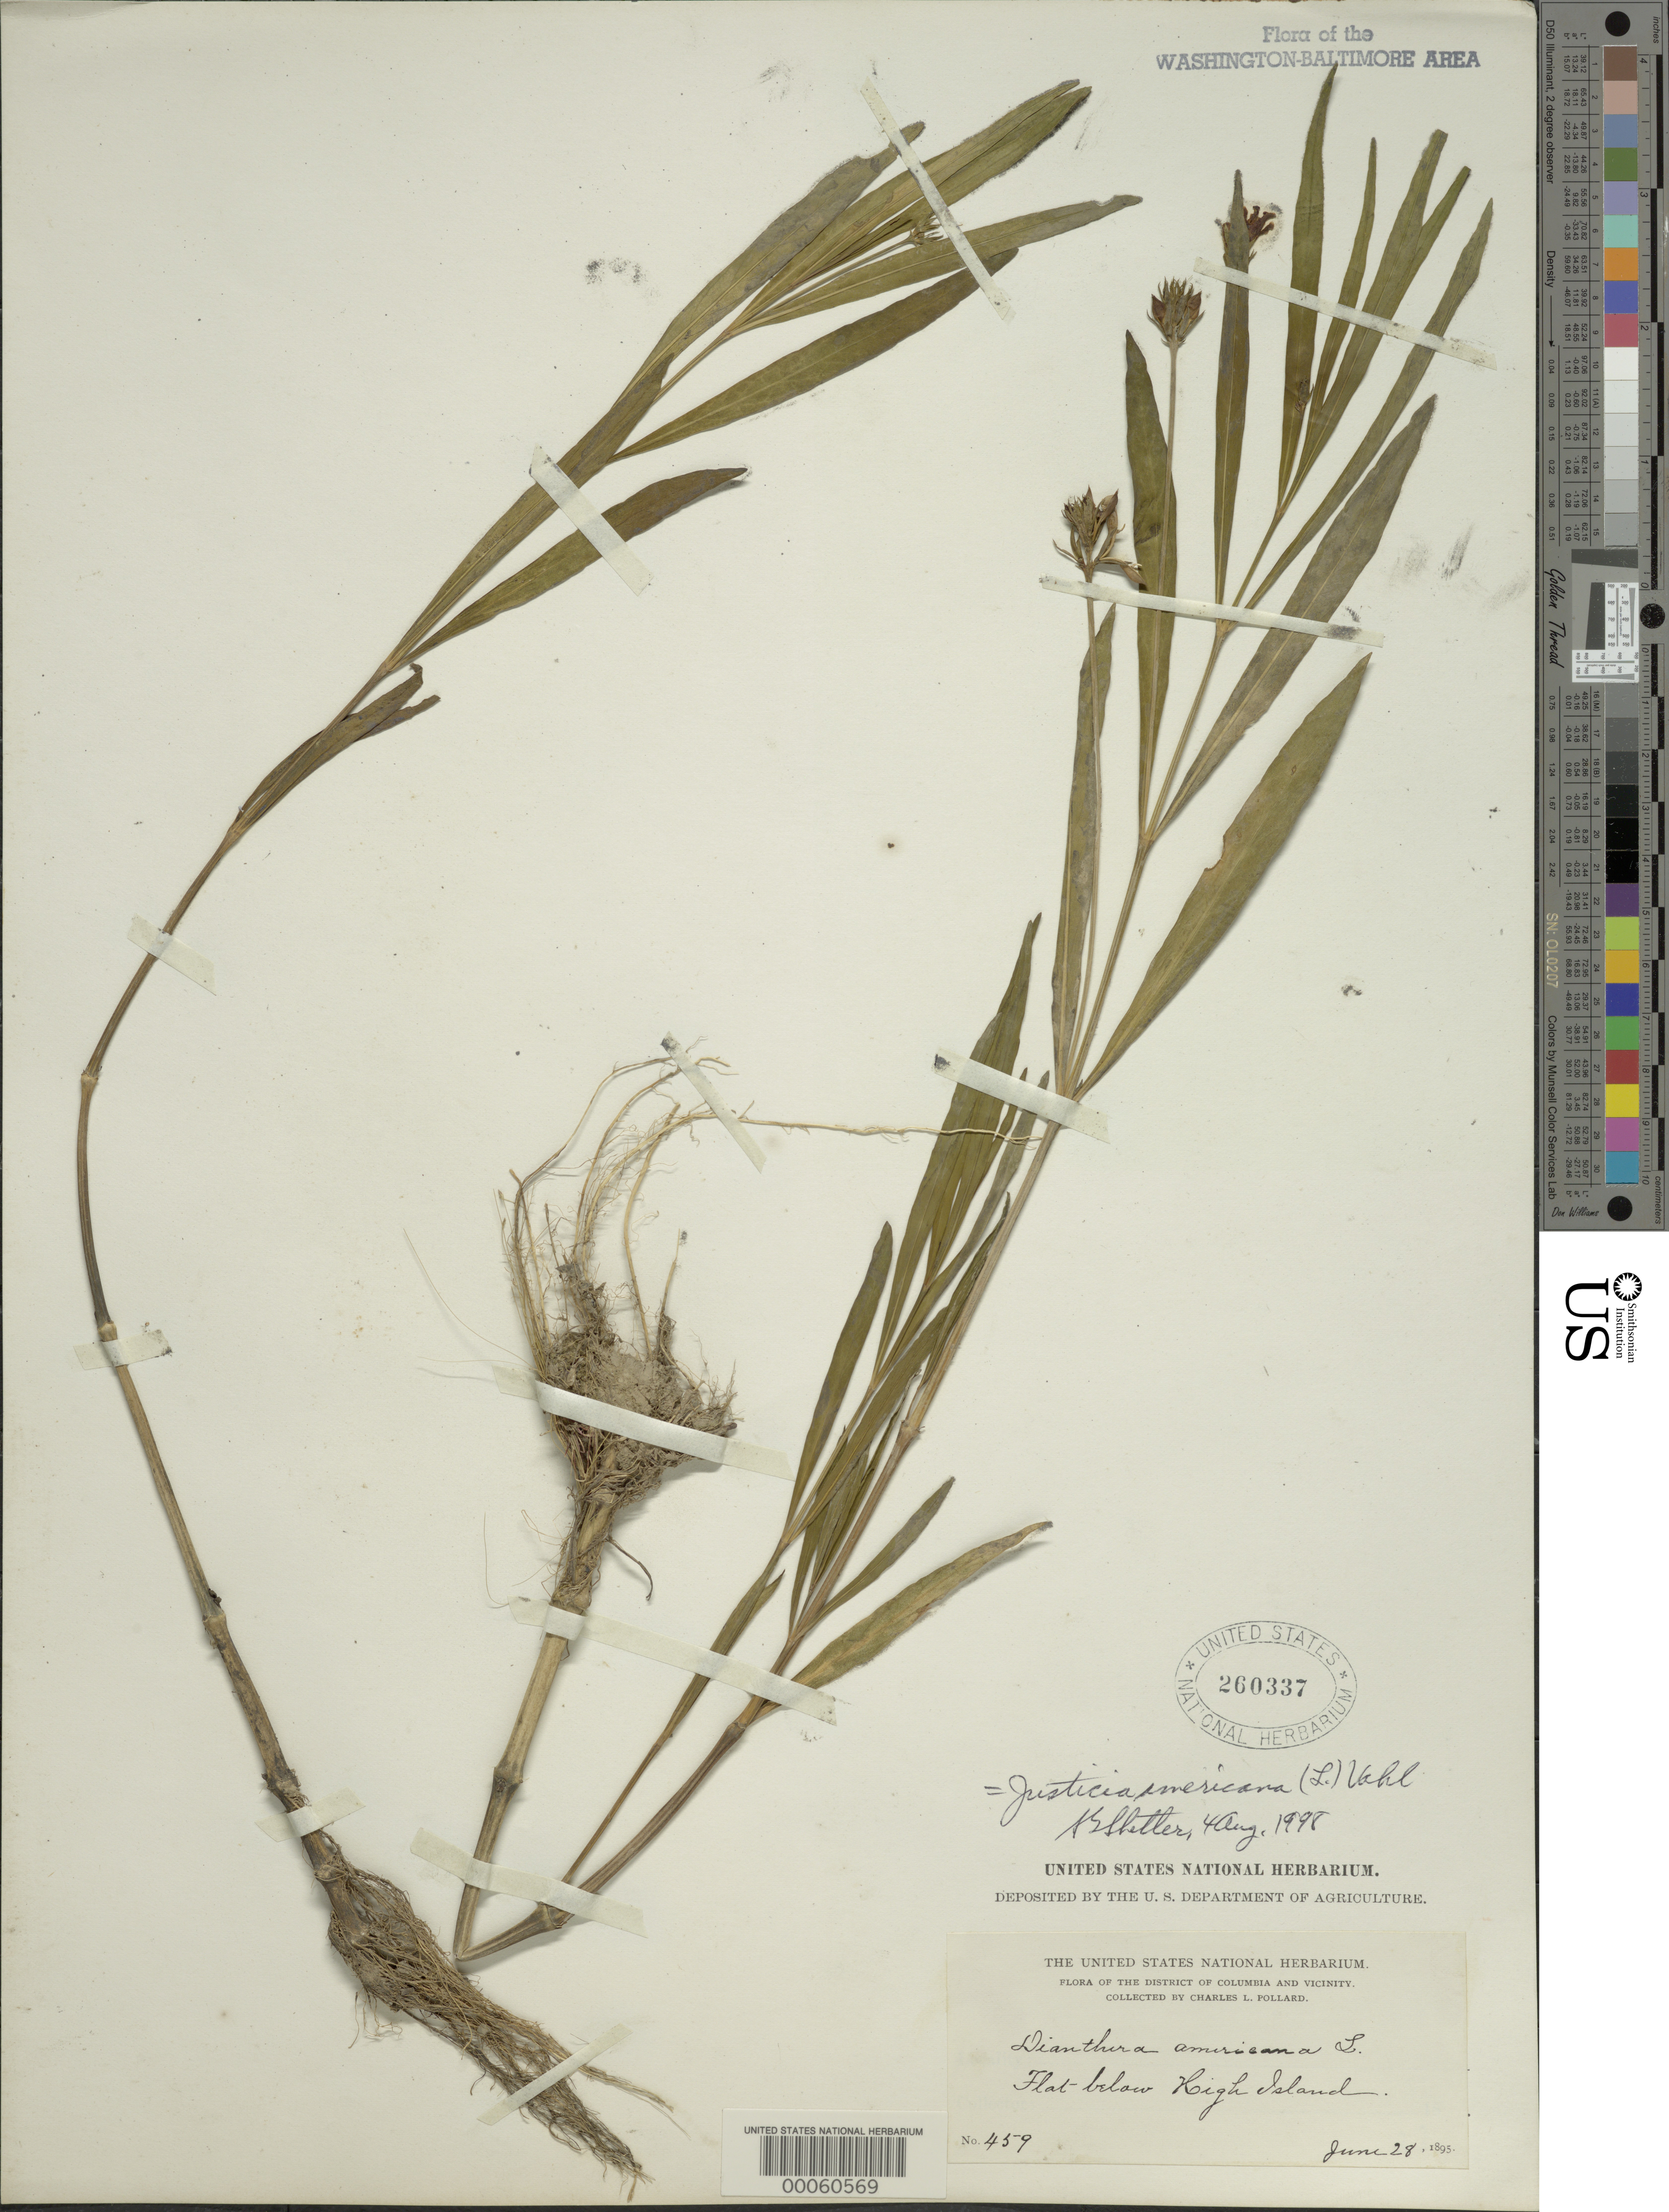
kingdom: Plantae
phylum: Tracheophyta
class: Magnoliopsida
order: Lamiales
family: Acanthaceae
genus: Justicia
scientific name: Justicia americana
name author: (L.) Vahl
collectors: C. L. Pollard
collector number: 459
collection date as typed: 28 Jun 1895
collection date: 1895-06-28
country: United States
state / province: Maryland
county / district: Montgomery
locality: Potomac flats below High Island C. & O. Canal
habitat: Flats of river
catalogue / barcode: US 260337